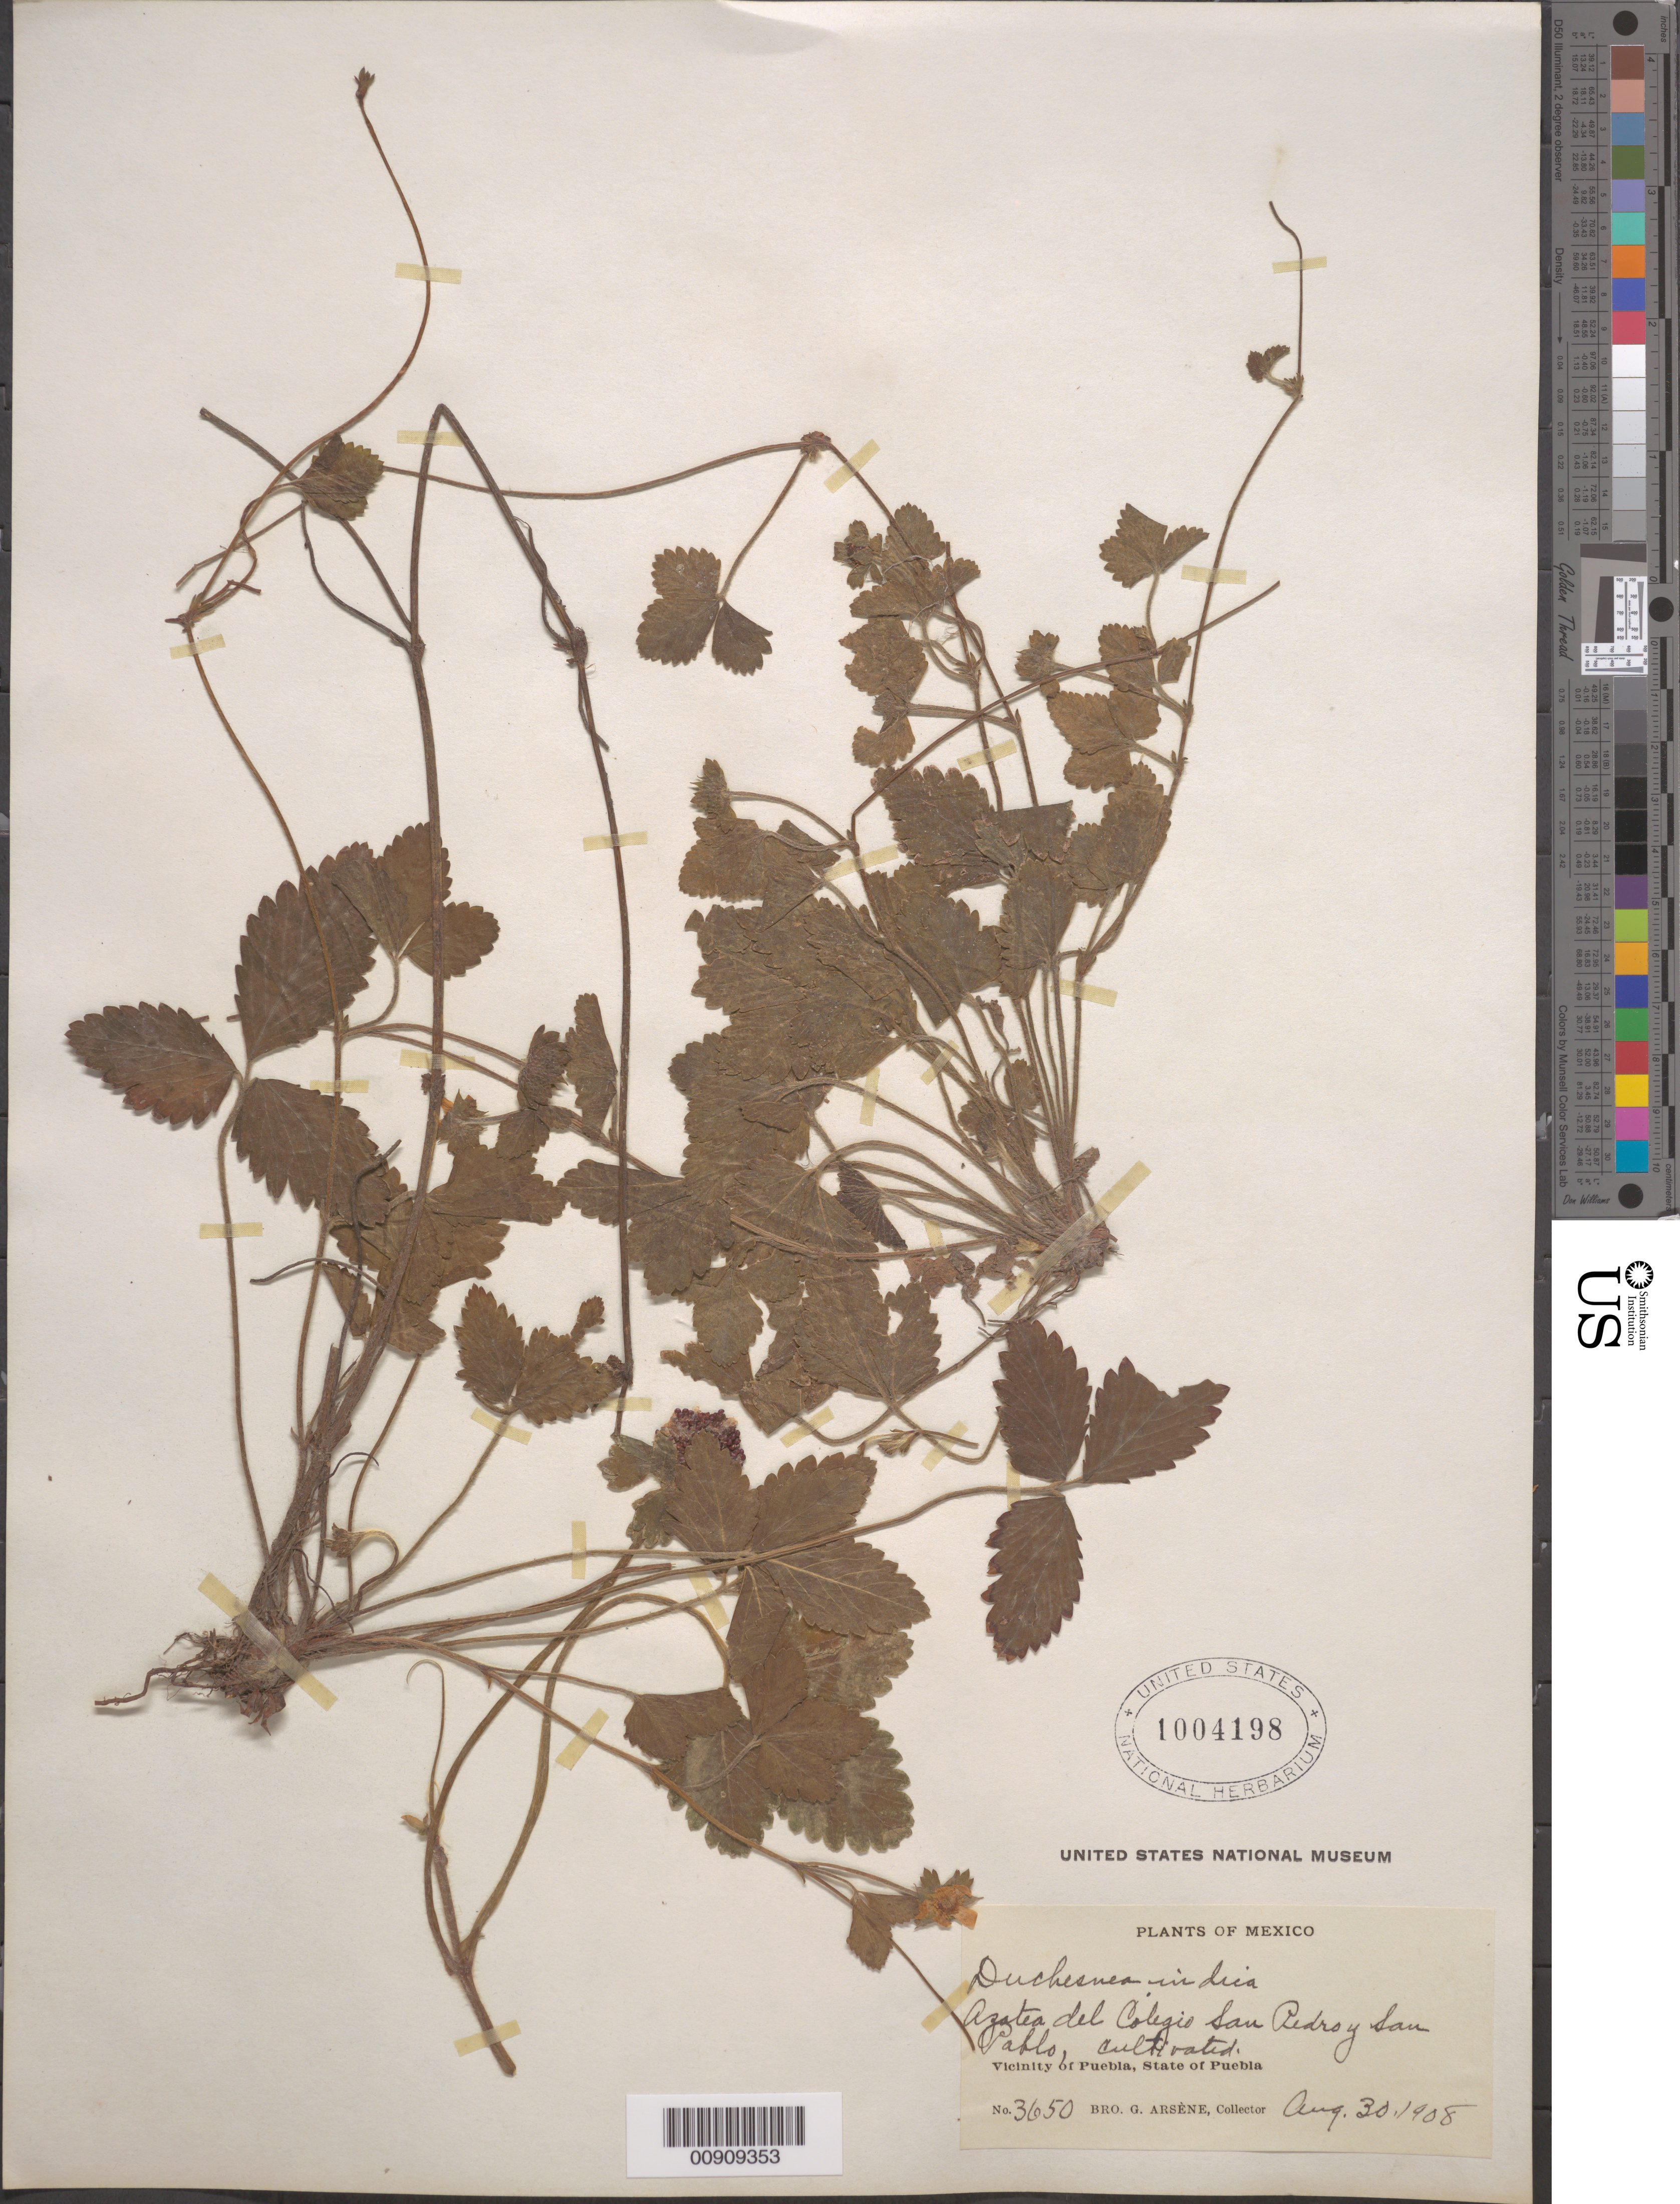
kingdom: Plantae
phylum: Tracheophyta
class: Magnoliopsida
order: Rosales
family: Rosaceae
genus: Potentilla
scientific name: Potentilla indica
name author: (Andrews) Th. Wolf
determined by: Strong, Mark T., (BOT), Smithsonian Institution - National Museum of Natural History (UNITED STATES)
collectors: Bro. G. Arsène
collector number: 3650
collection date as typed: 30 Aug 1908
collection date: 1908-08-30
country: Mexico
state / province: Puebla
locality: Azotea del Colegio San Pedro y San Pablo. Vicinity of Puebla, State of Puebla.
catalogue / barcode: US 1004198